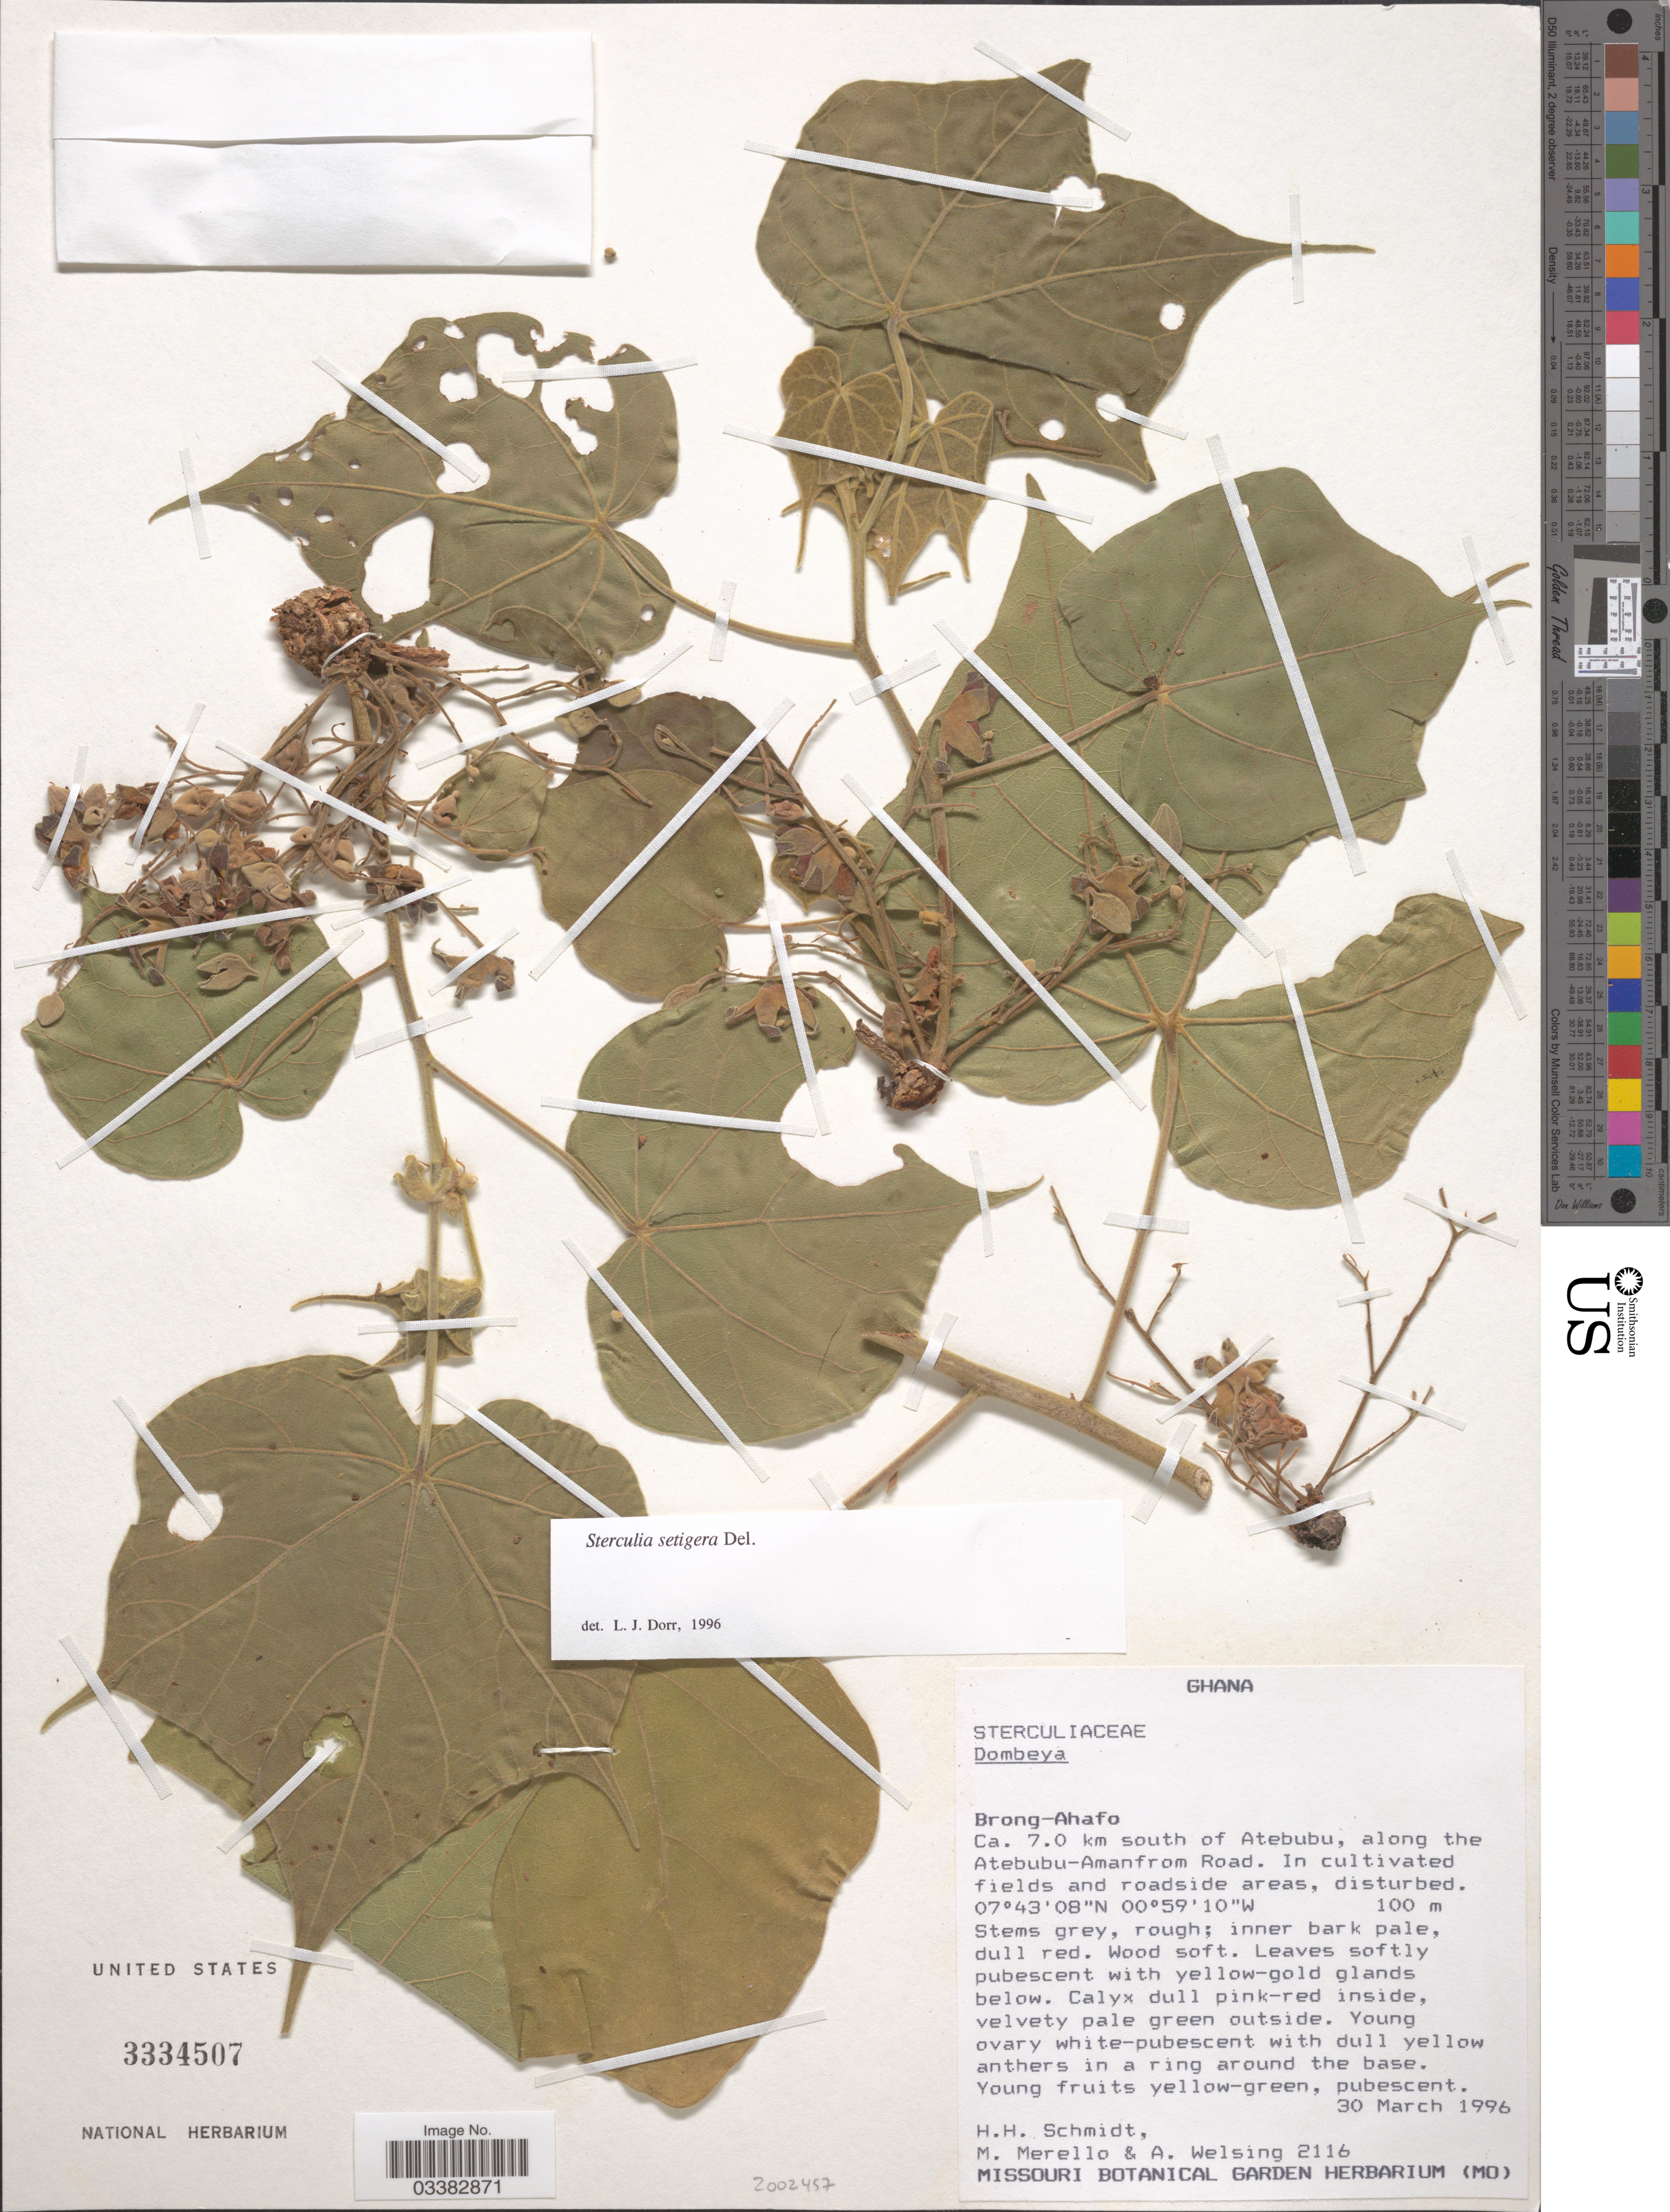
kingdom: Plantae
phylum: Tracheophyta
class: Magnoliopsida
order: Malvales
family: Malvaceae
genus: Sterculia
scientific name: Sterculia setigera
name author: Delile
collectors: H. H. Schmidt, M. Merello & A. Welsing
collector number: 2116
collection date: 1996-03-30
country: Ghana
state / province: Brong-Ahafo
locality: Ca. 7.0 km south of Atebubu, along the Atebubu-Amanfrom Road. In cultivated fields and roadside areas.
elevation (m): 100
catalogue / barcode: US 3334507